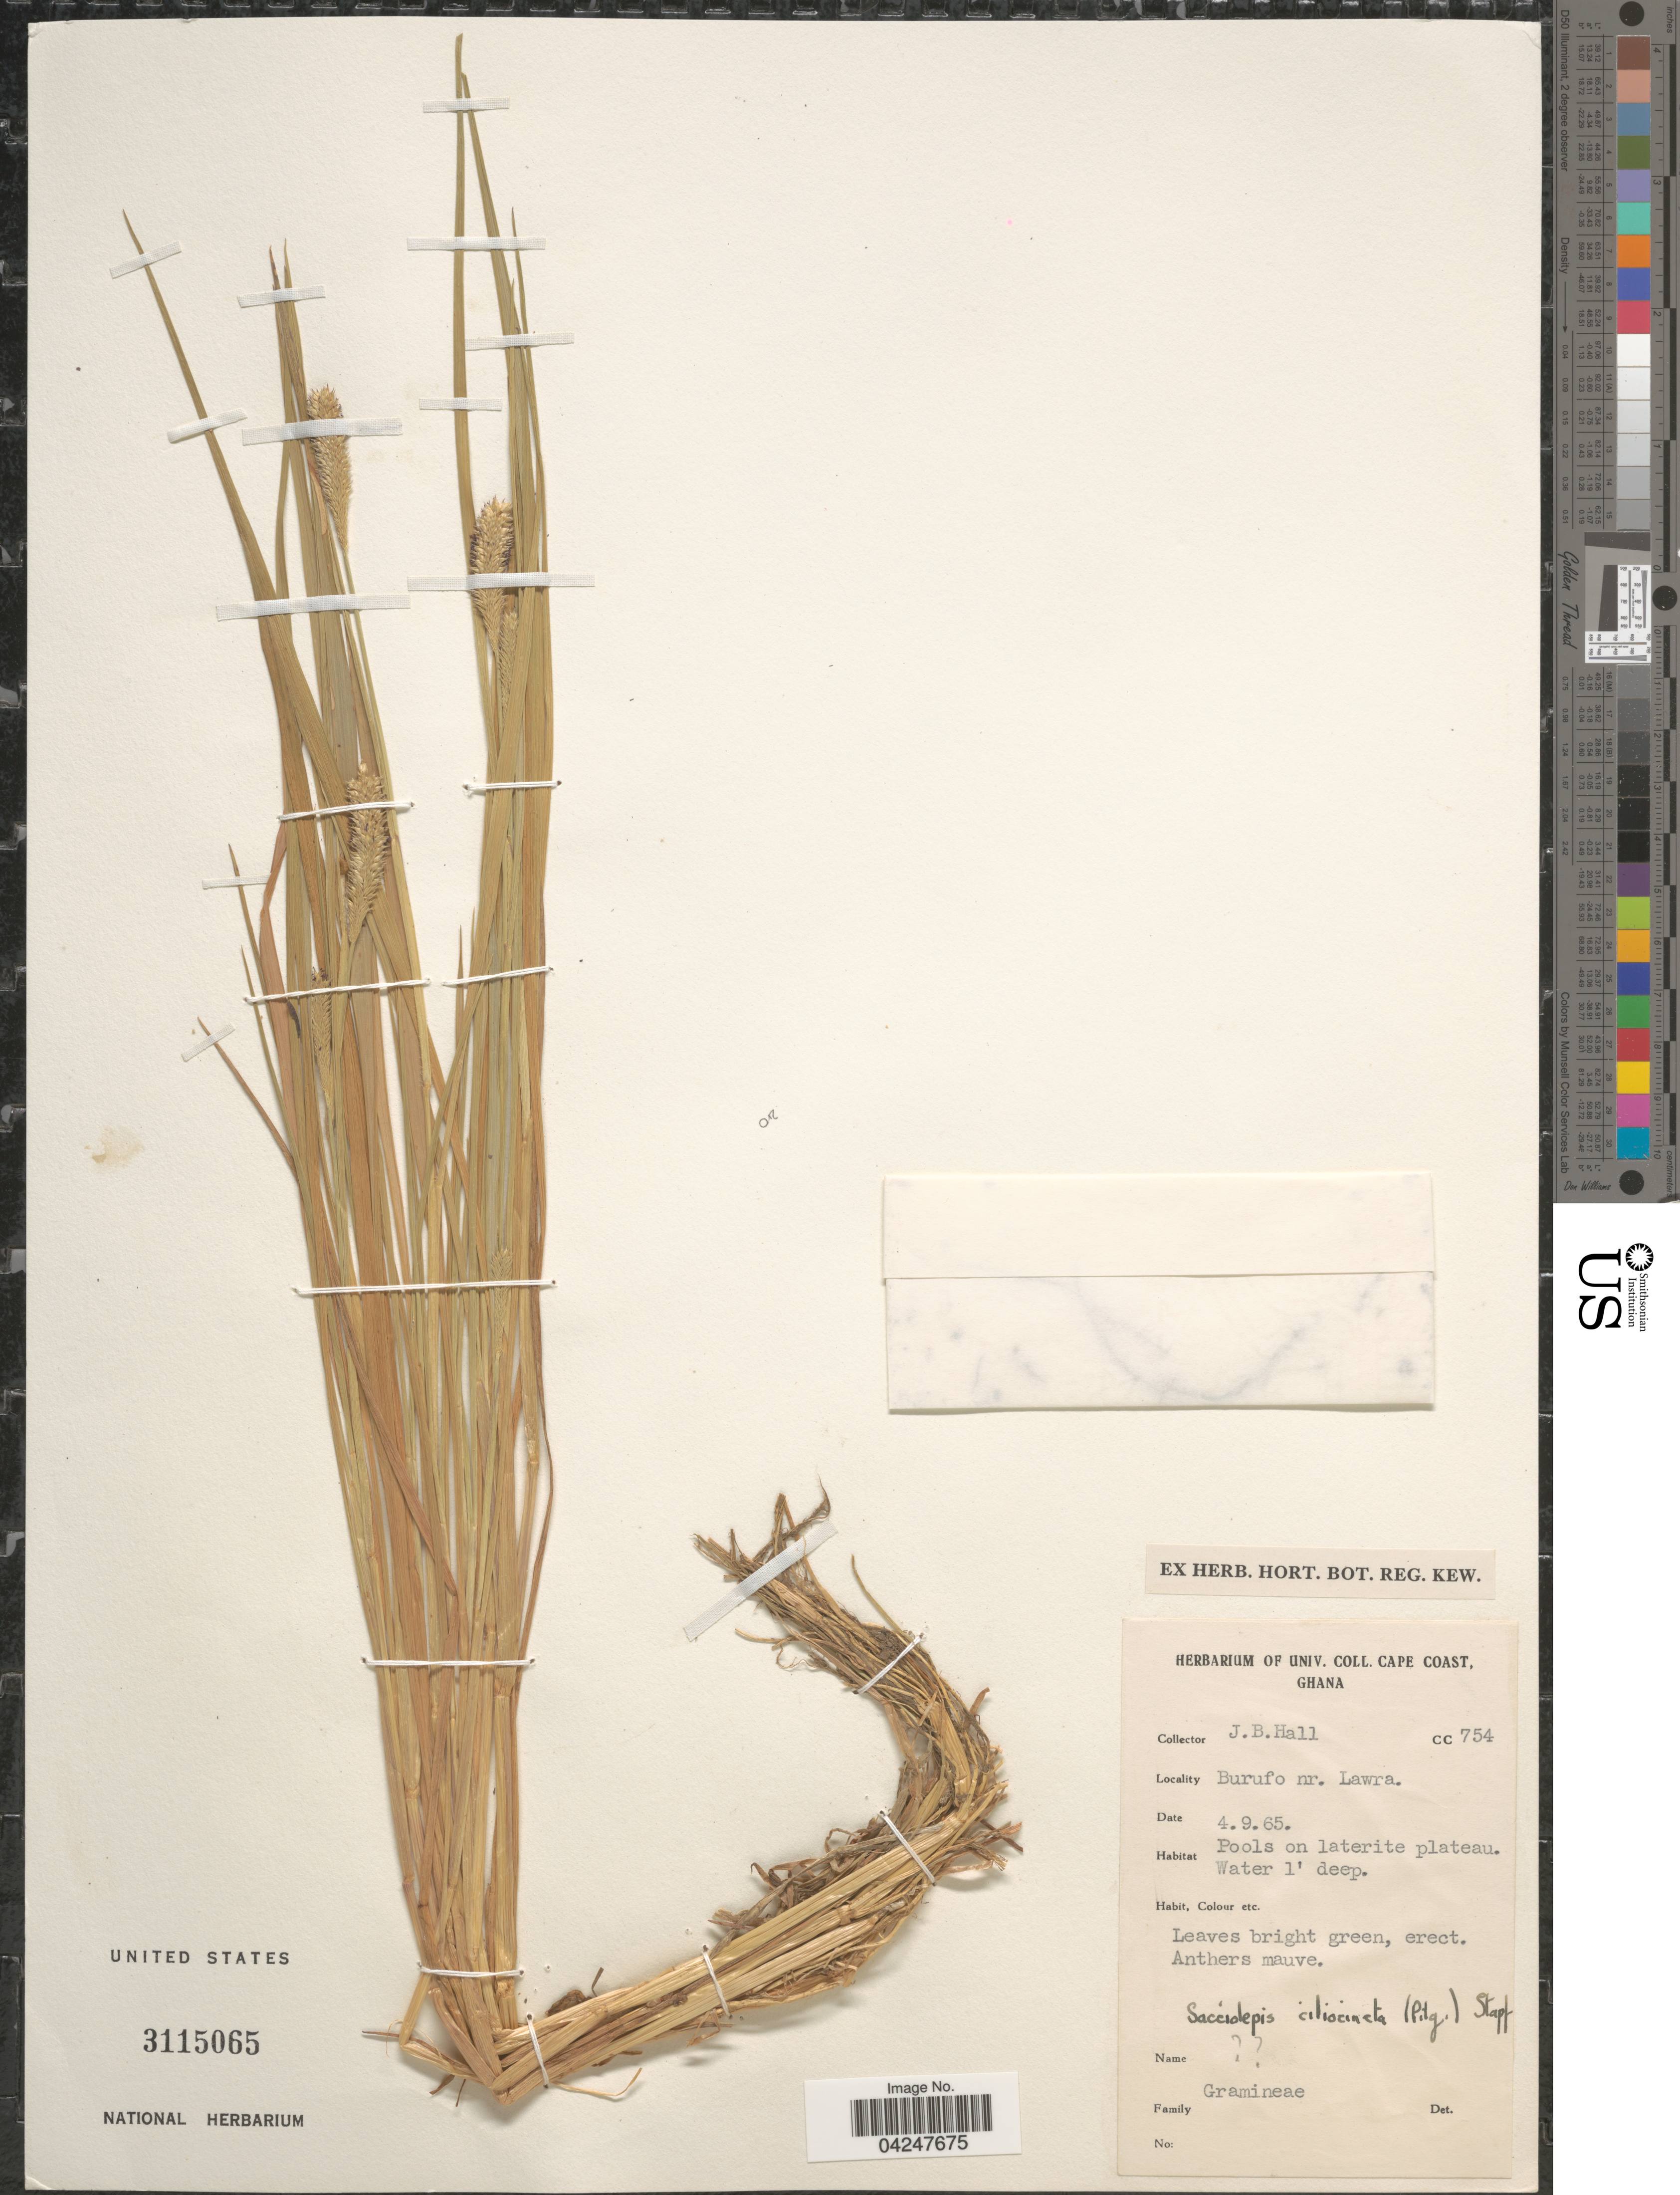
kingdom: Plantae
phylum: Tracheophyta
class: Liliopsida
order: Poales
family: Poaceae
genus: Sacciolepis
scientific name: Sacciolepis ciliocincta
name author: (Pilg.) Stapf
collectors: J. Hall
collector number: cc754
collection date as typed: Transcribed d/m/y: 4/9/65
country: Ghana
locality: Burufo nr. Lawra.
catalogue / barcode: US 3115065